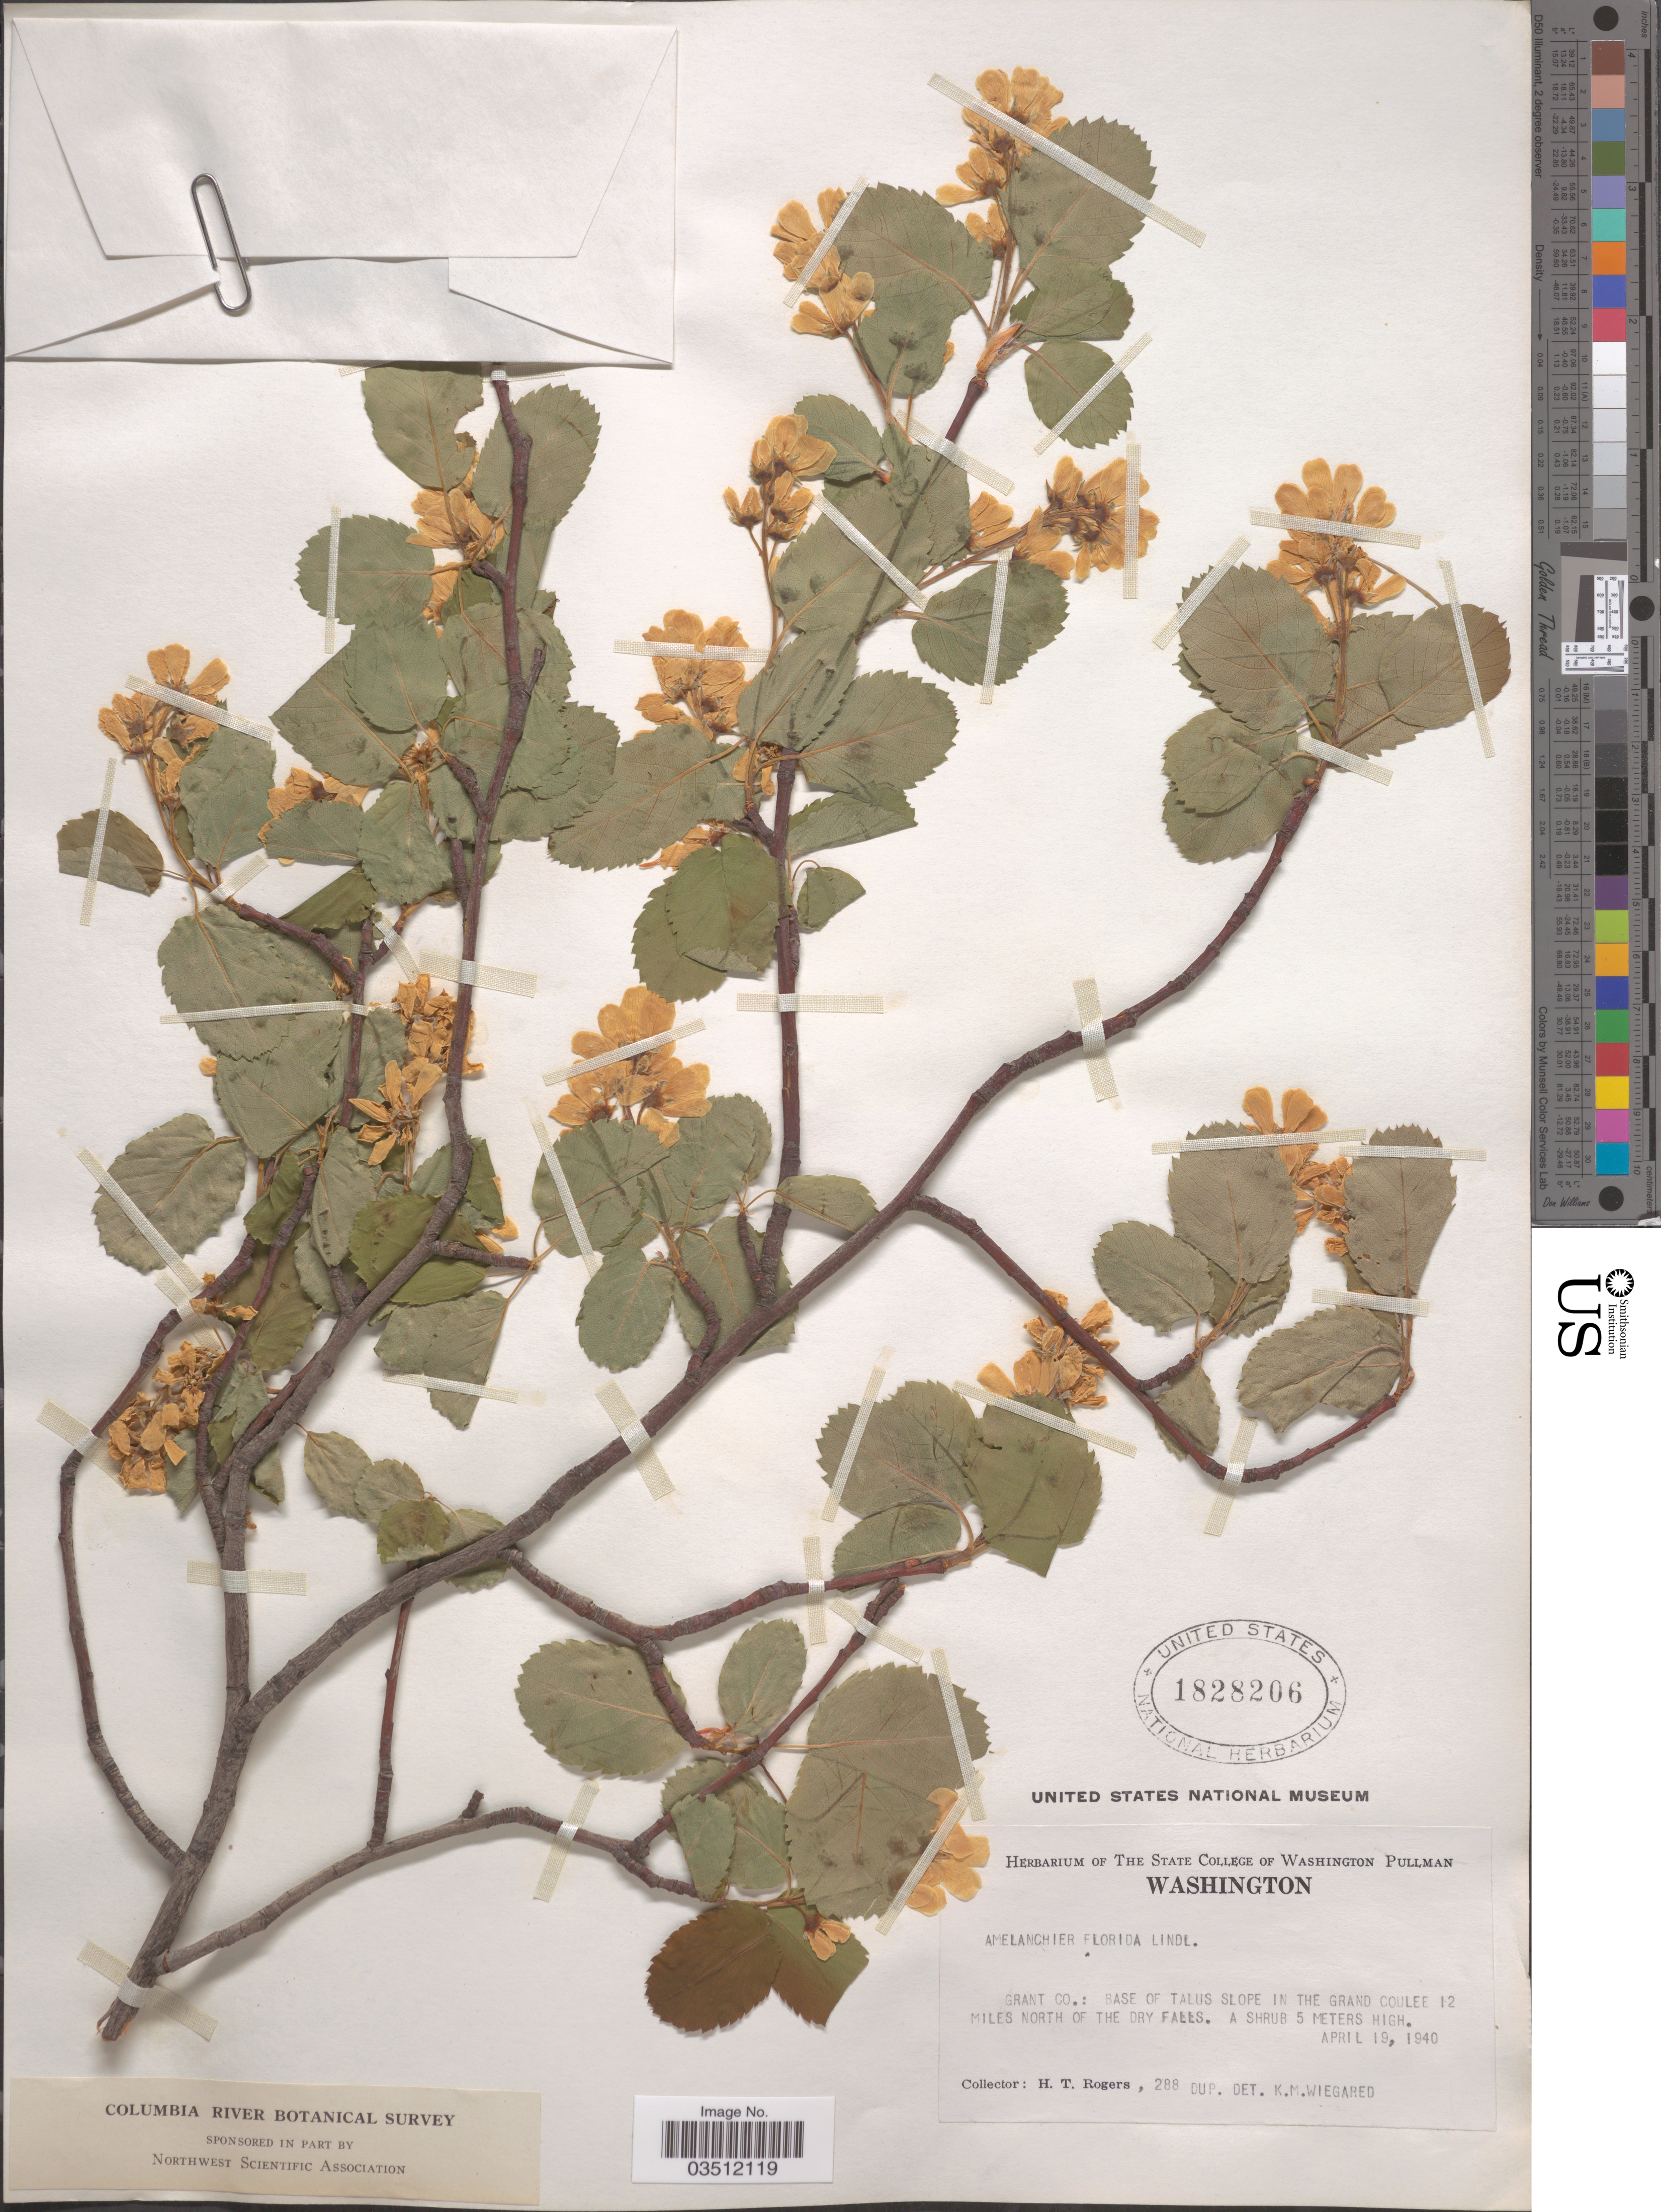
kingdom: Plantae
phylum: Tracheophyta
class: Magnoliopsida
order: Rosales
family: Rosaceae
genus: Amelanchier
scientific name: Amelanchier florida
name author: Lindl.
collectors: H. Rogers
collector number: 288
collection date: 1940-04-19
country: United States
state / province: Washington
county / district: Grant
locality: Grant Co.: Base of talus slope in the grand coulee 12 miles north of the dry falls.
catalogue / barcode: US 1828206